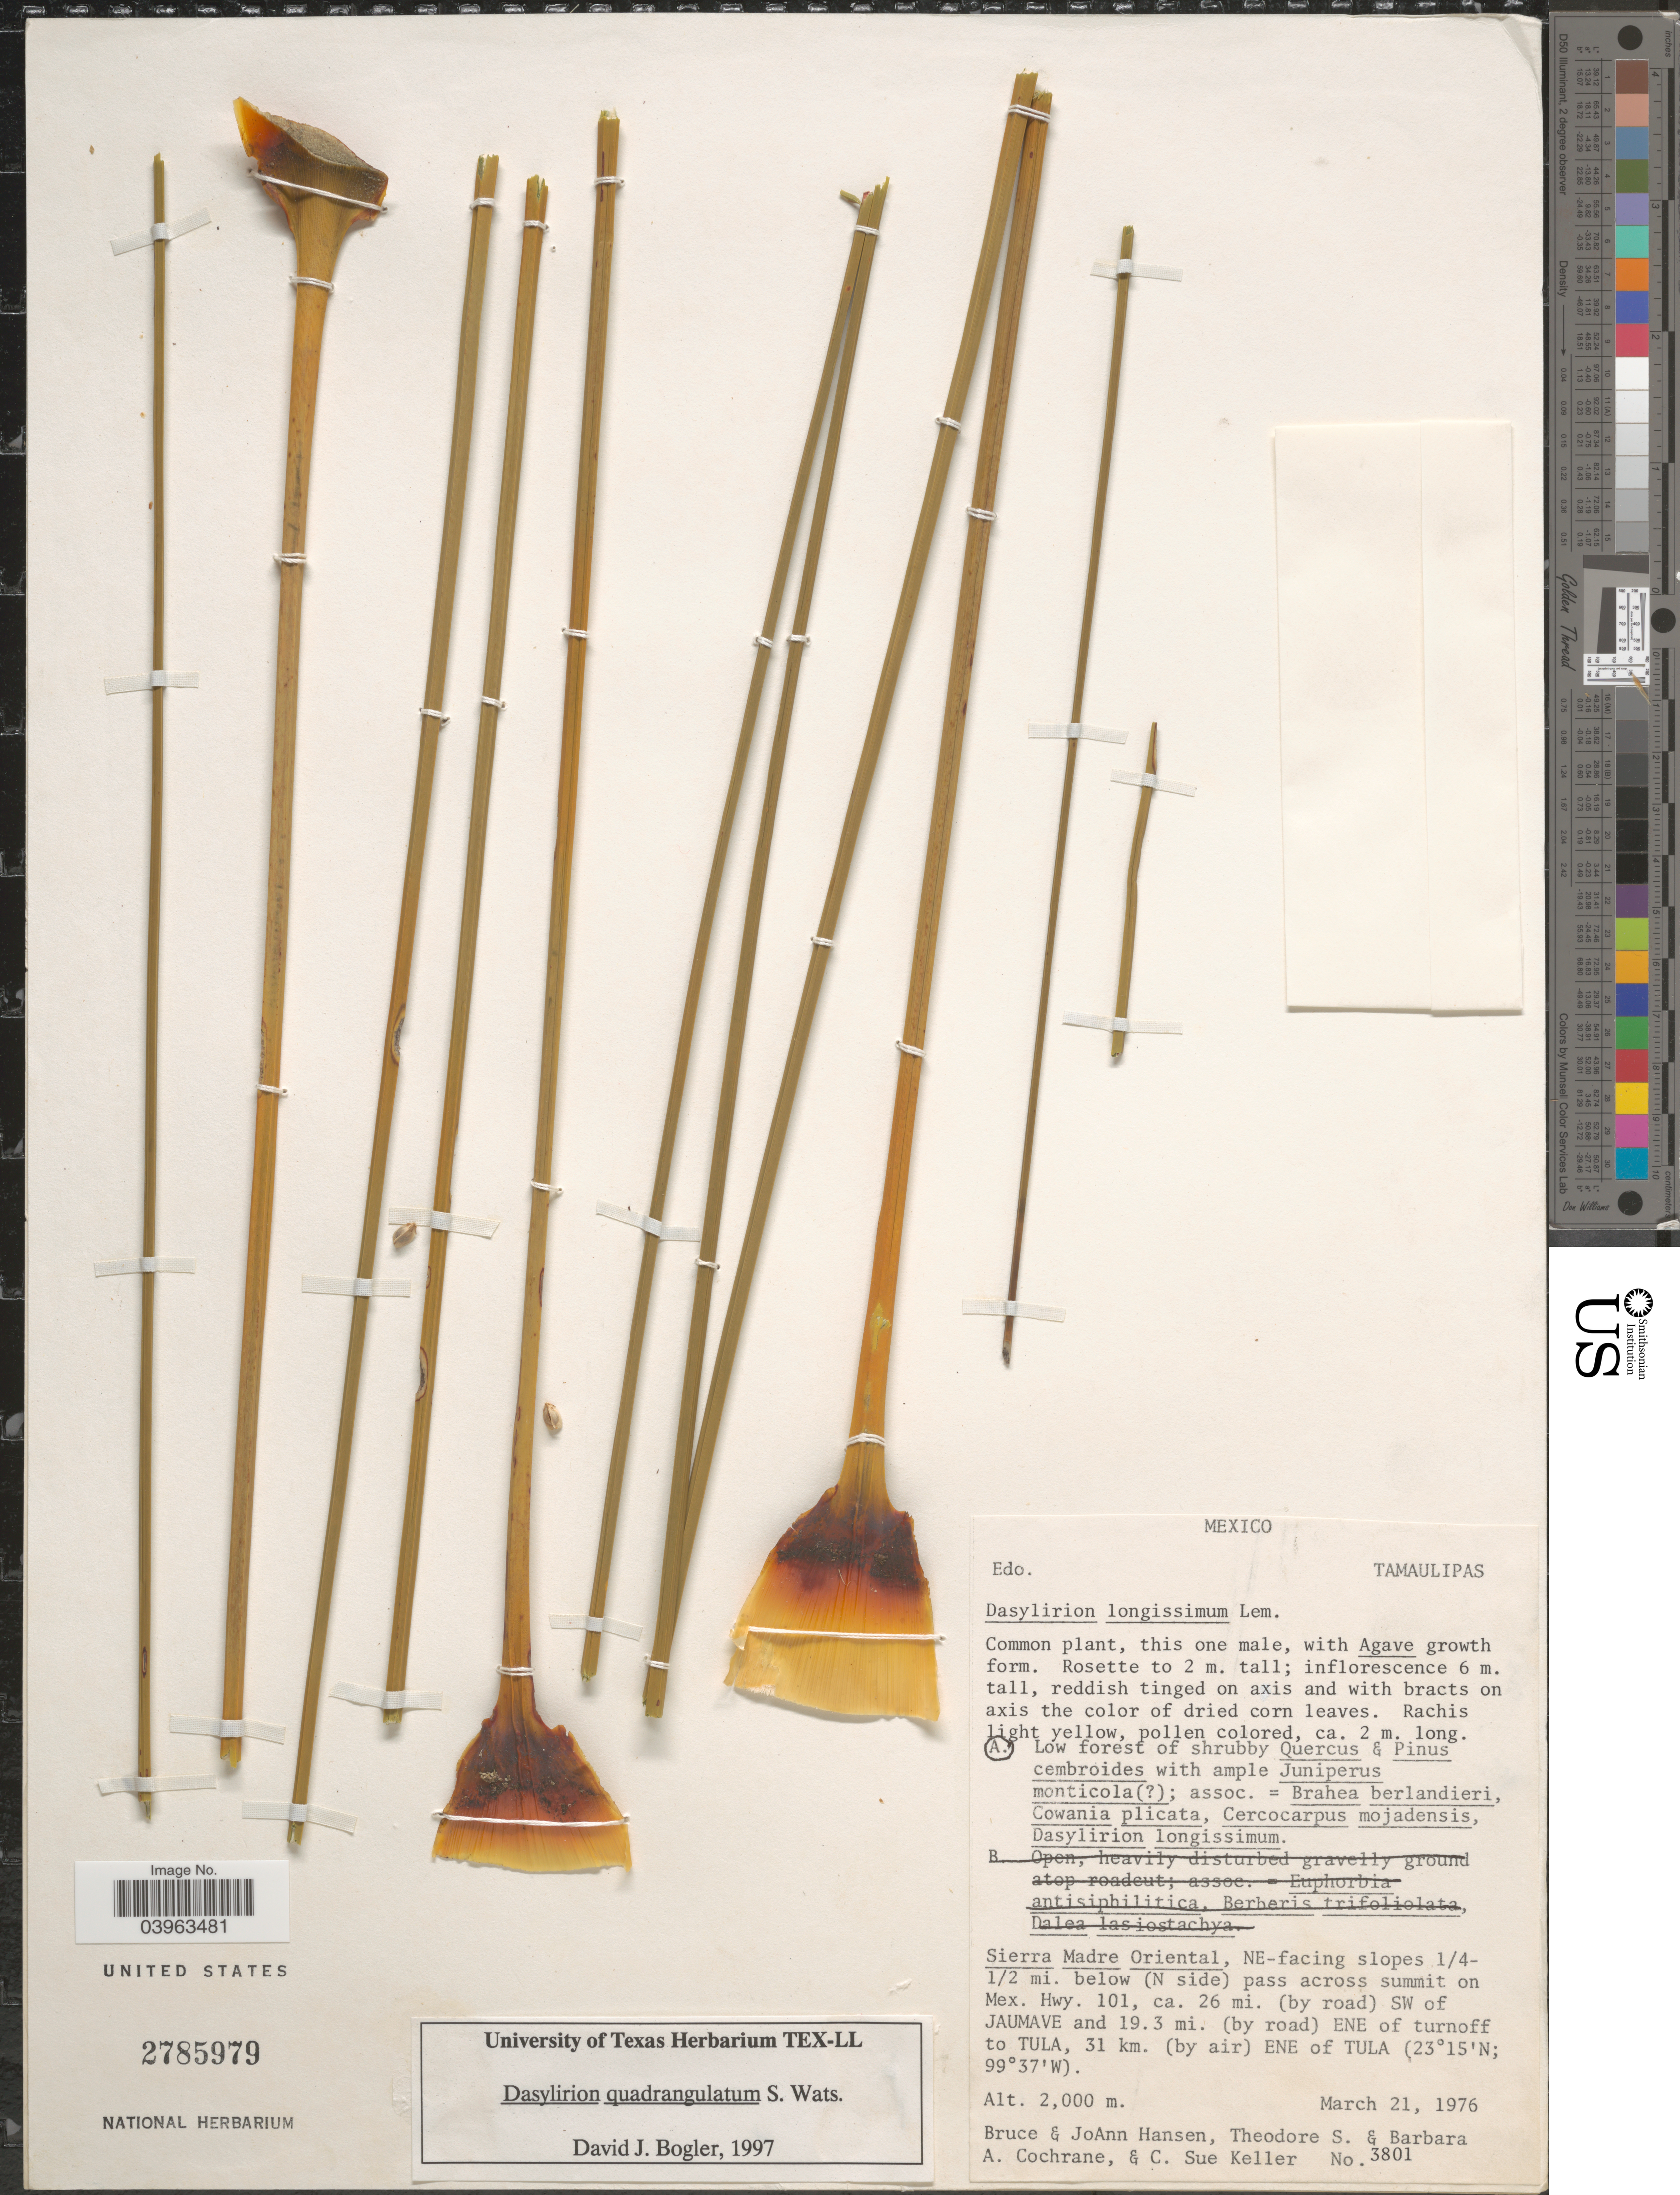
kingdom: Plantae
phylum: Tracheophyta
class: Liliopsida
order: Asparagales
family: Asparagaceae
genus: Dasylirion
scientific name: Dasylirion quadrangulatum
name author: S. Watson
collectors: B. Hansen, J. Hansen, T. S. Cochrane, B. Cochrane & C. Keller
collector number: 3801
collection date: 1976-03-21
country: Mexico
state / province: Tamaulipas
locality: Sierra Madre Oriental, NE-facing slopes ¼-½ mi. below (N side) pass across summit on Mex. Hwy. 101, ca. 26 mi. (by road) SW of Jaumave and 19.3 mi. (by road) ENE of turnoff to Tula, 31 km. (by air) ENE of Tula.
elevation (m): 2000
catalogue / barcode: US 2785979